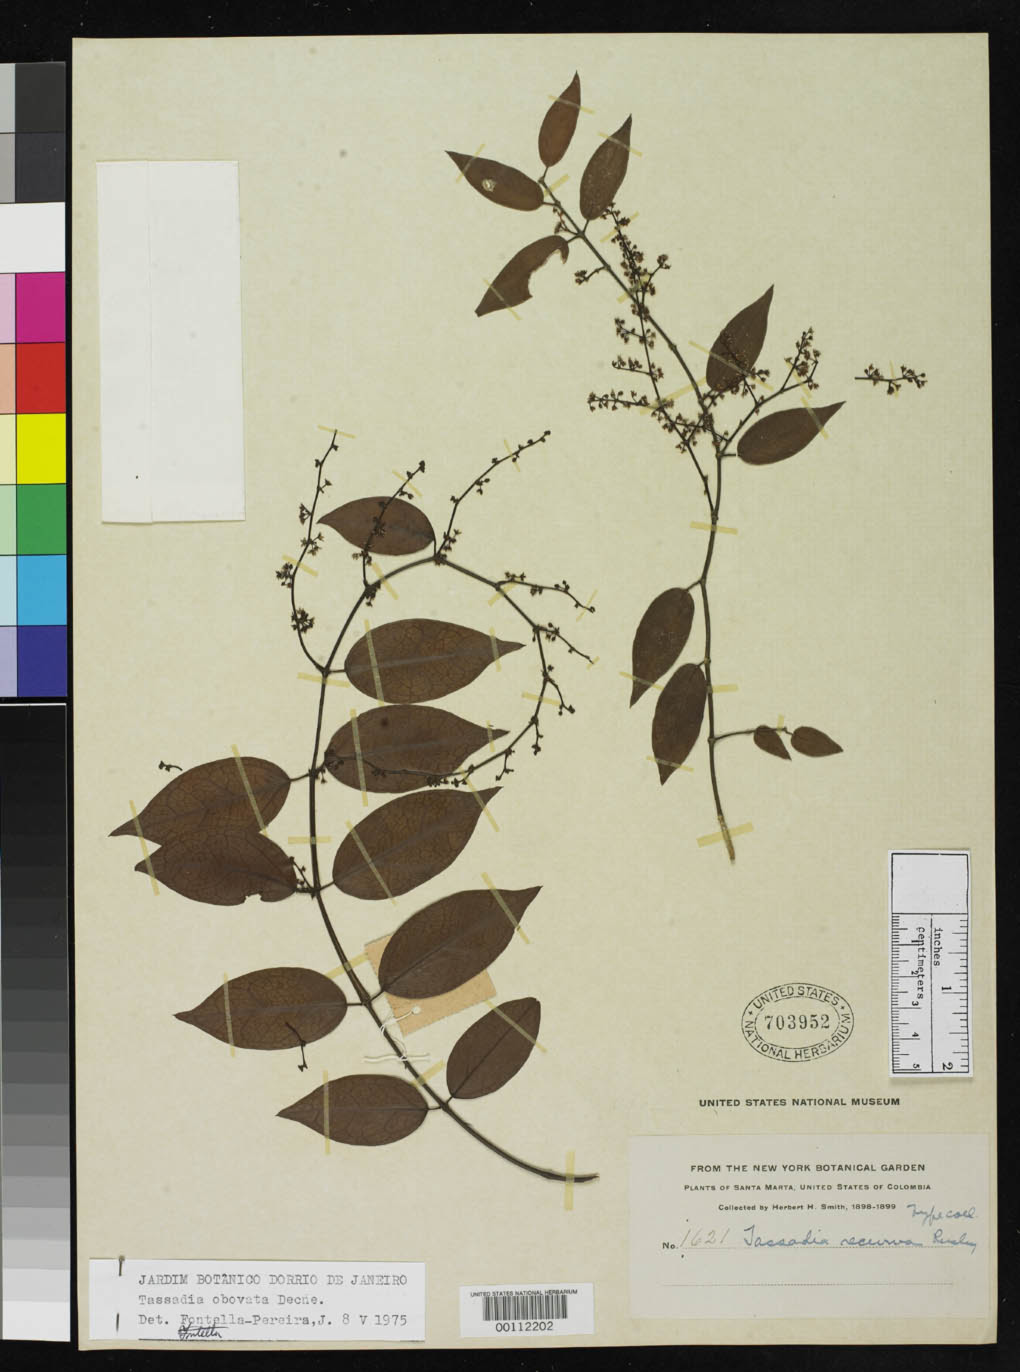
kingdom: Plantae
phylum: Tracheophyta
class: Magnoliopsida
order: Gentianales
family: Apocynaceae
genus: Tassadia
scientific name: Tassadia recurva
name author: Rusby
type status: Isolectotype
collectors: Herbert H. Smith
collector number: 1621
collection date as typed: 15 Mar 1899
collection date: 1899-03-15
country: Colombia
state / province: Magdalena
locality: Las Partidas.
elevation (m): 1067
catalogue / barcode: US 703952